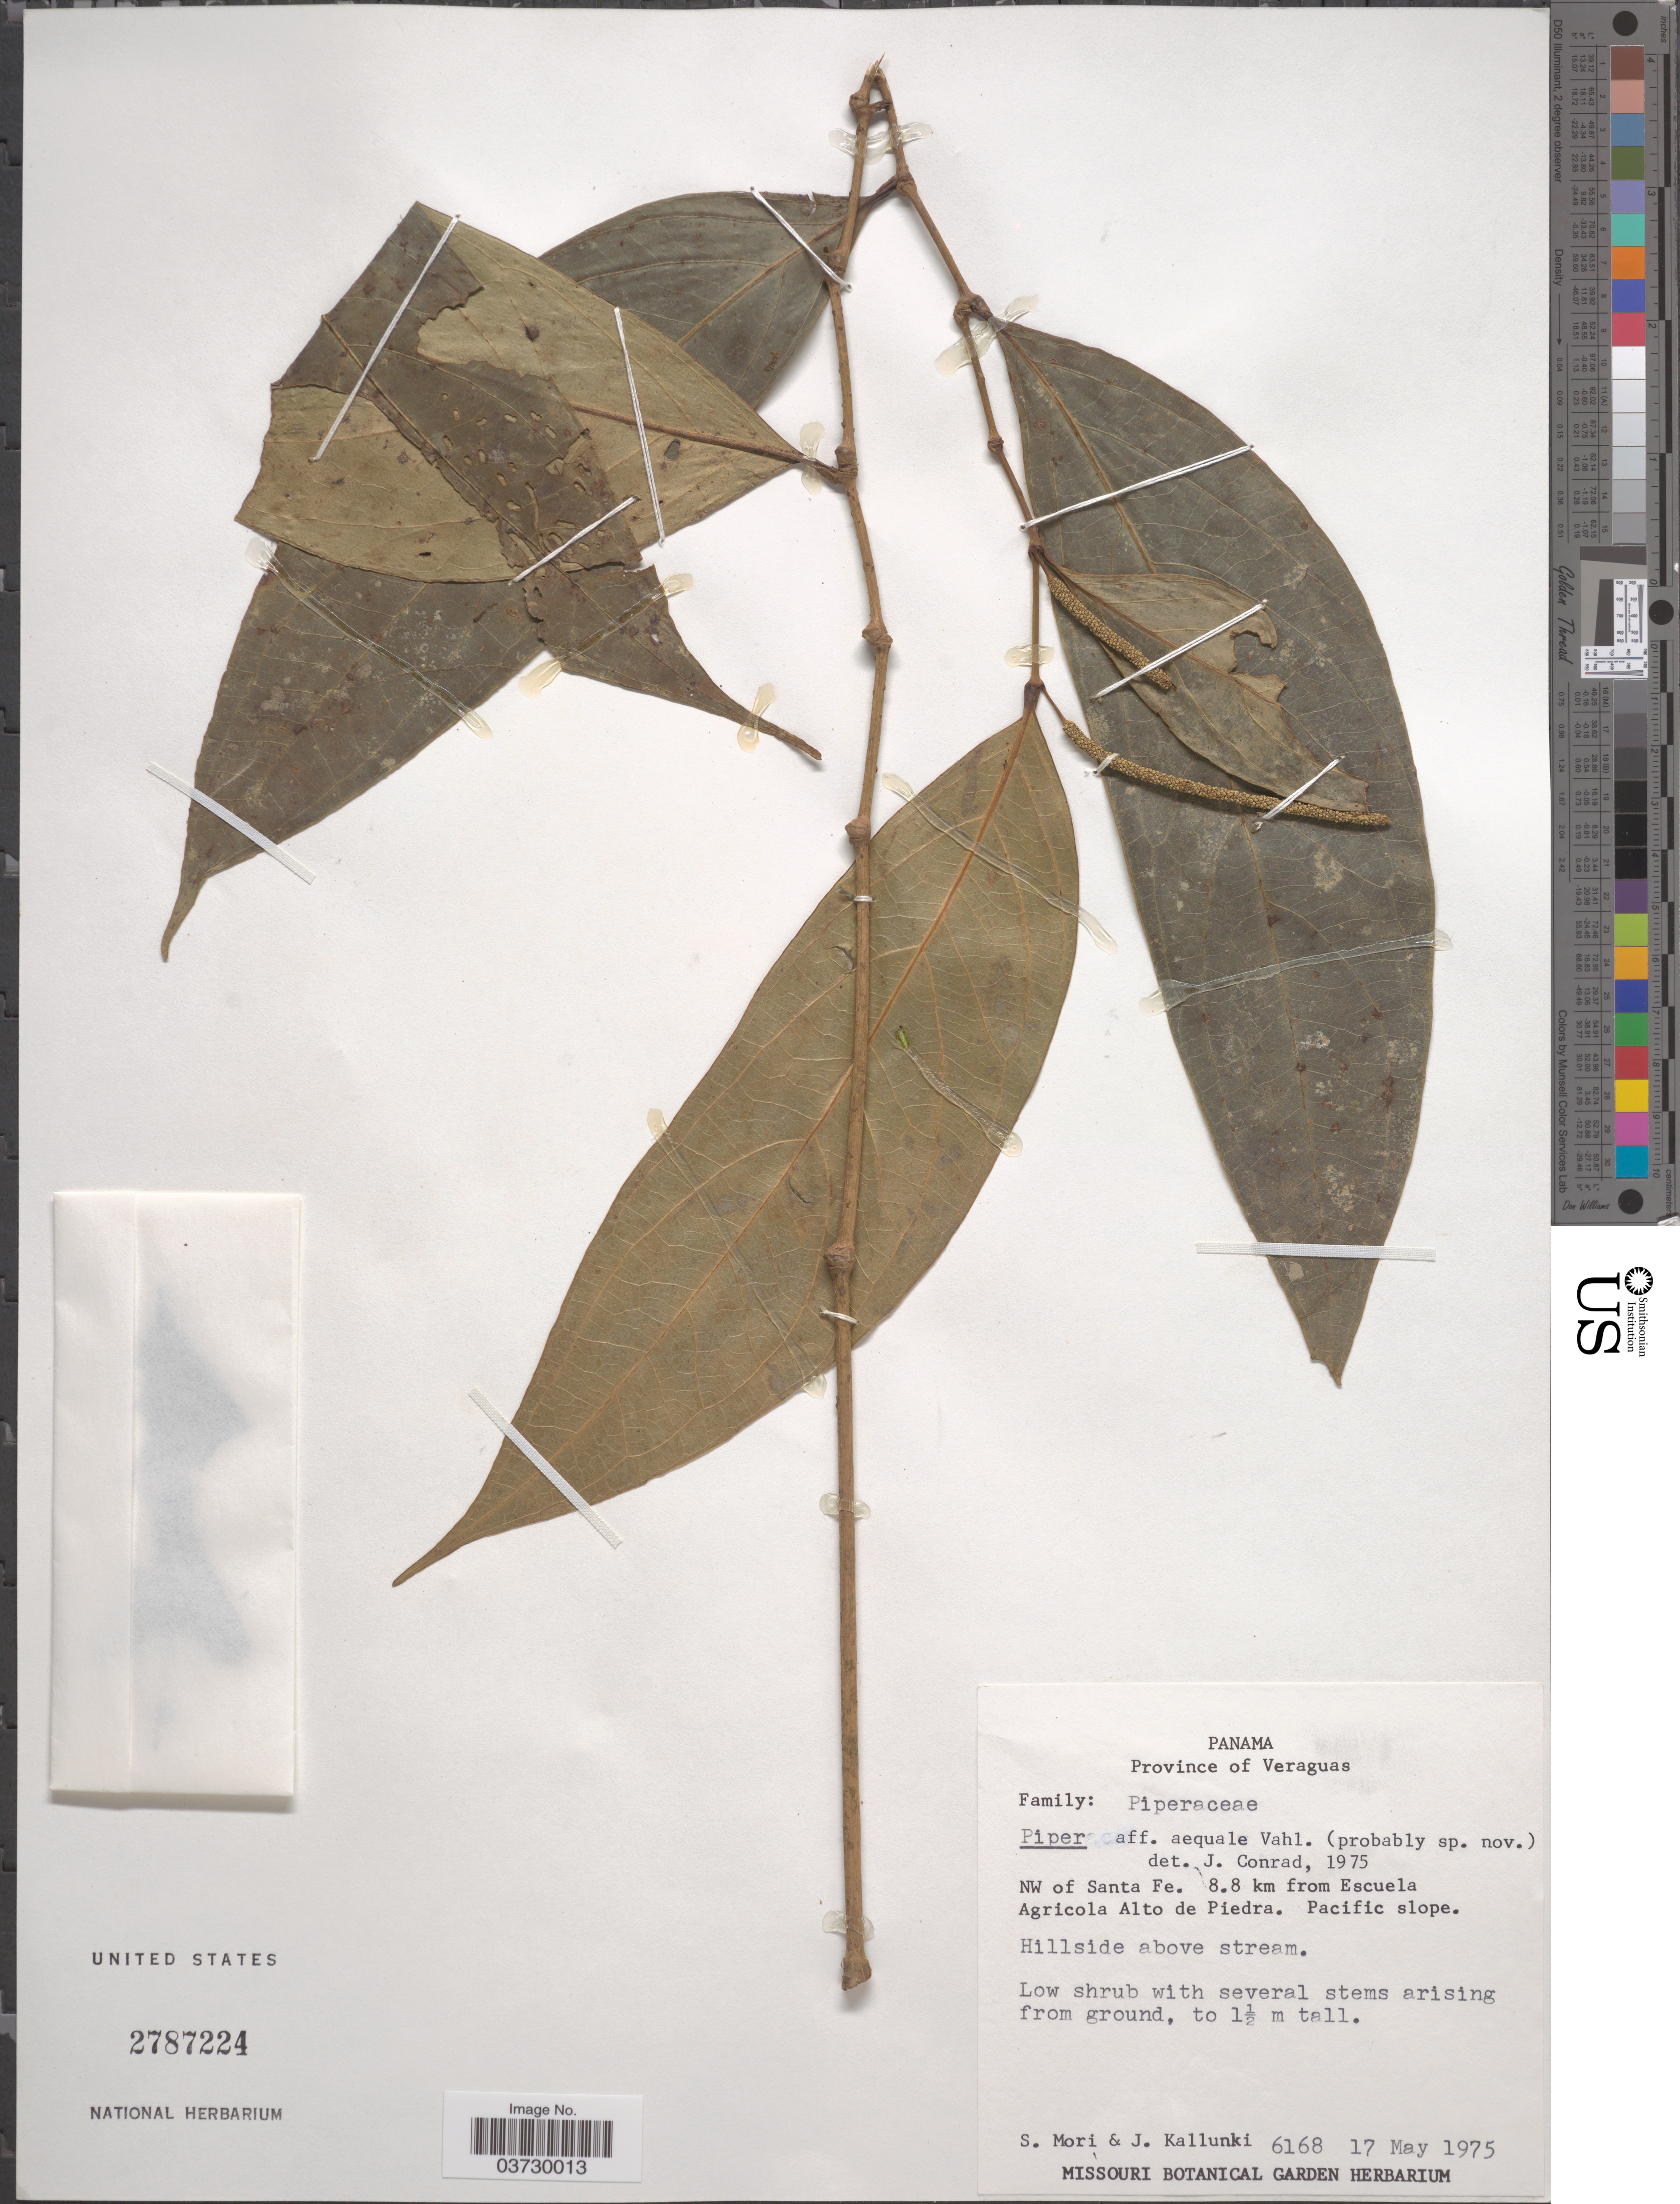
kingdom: Plantae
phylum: Tracheophyta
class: Magnoliopsida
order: Piperales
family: Piperaceae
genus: Piper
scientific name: Piper aequale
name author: Vahl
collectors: S. Mori & J. Kallunki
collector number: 6168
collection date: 1975-05-17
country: Panama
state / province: Veraguas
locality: NW of Santa Fe. 8.8 km from Escuela Agricola Alto de Piedra.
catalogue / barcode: US 2787224